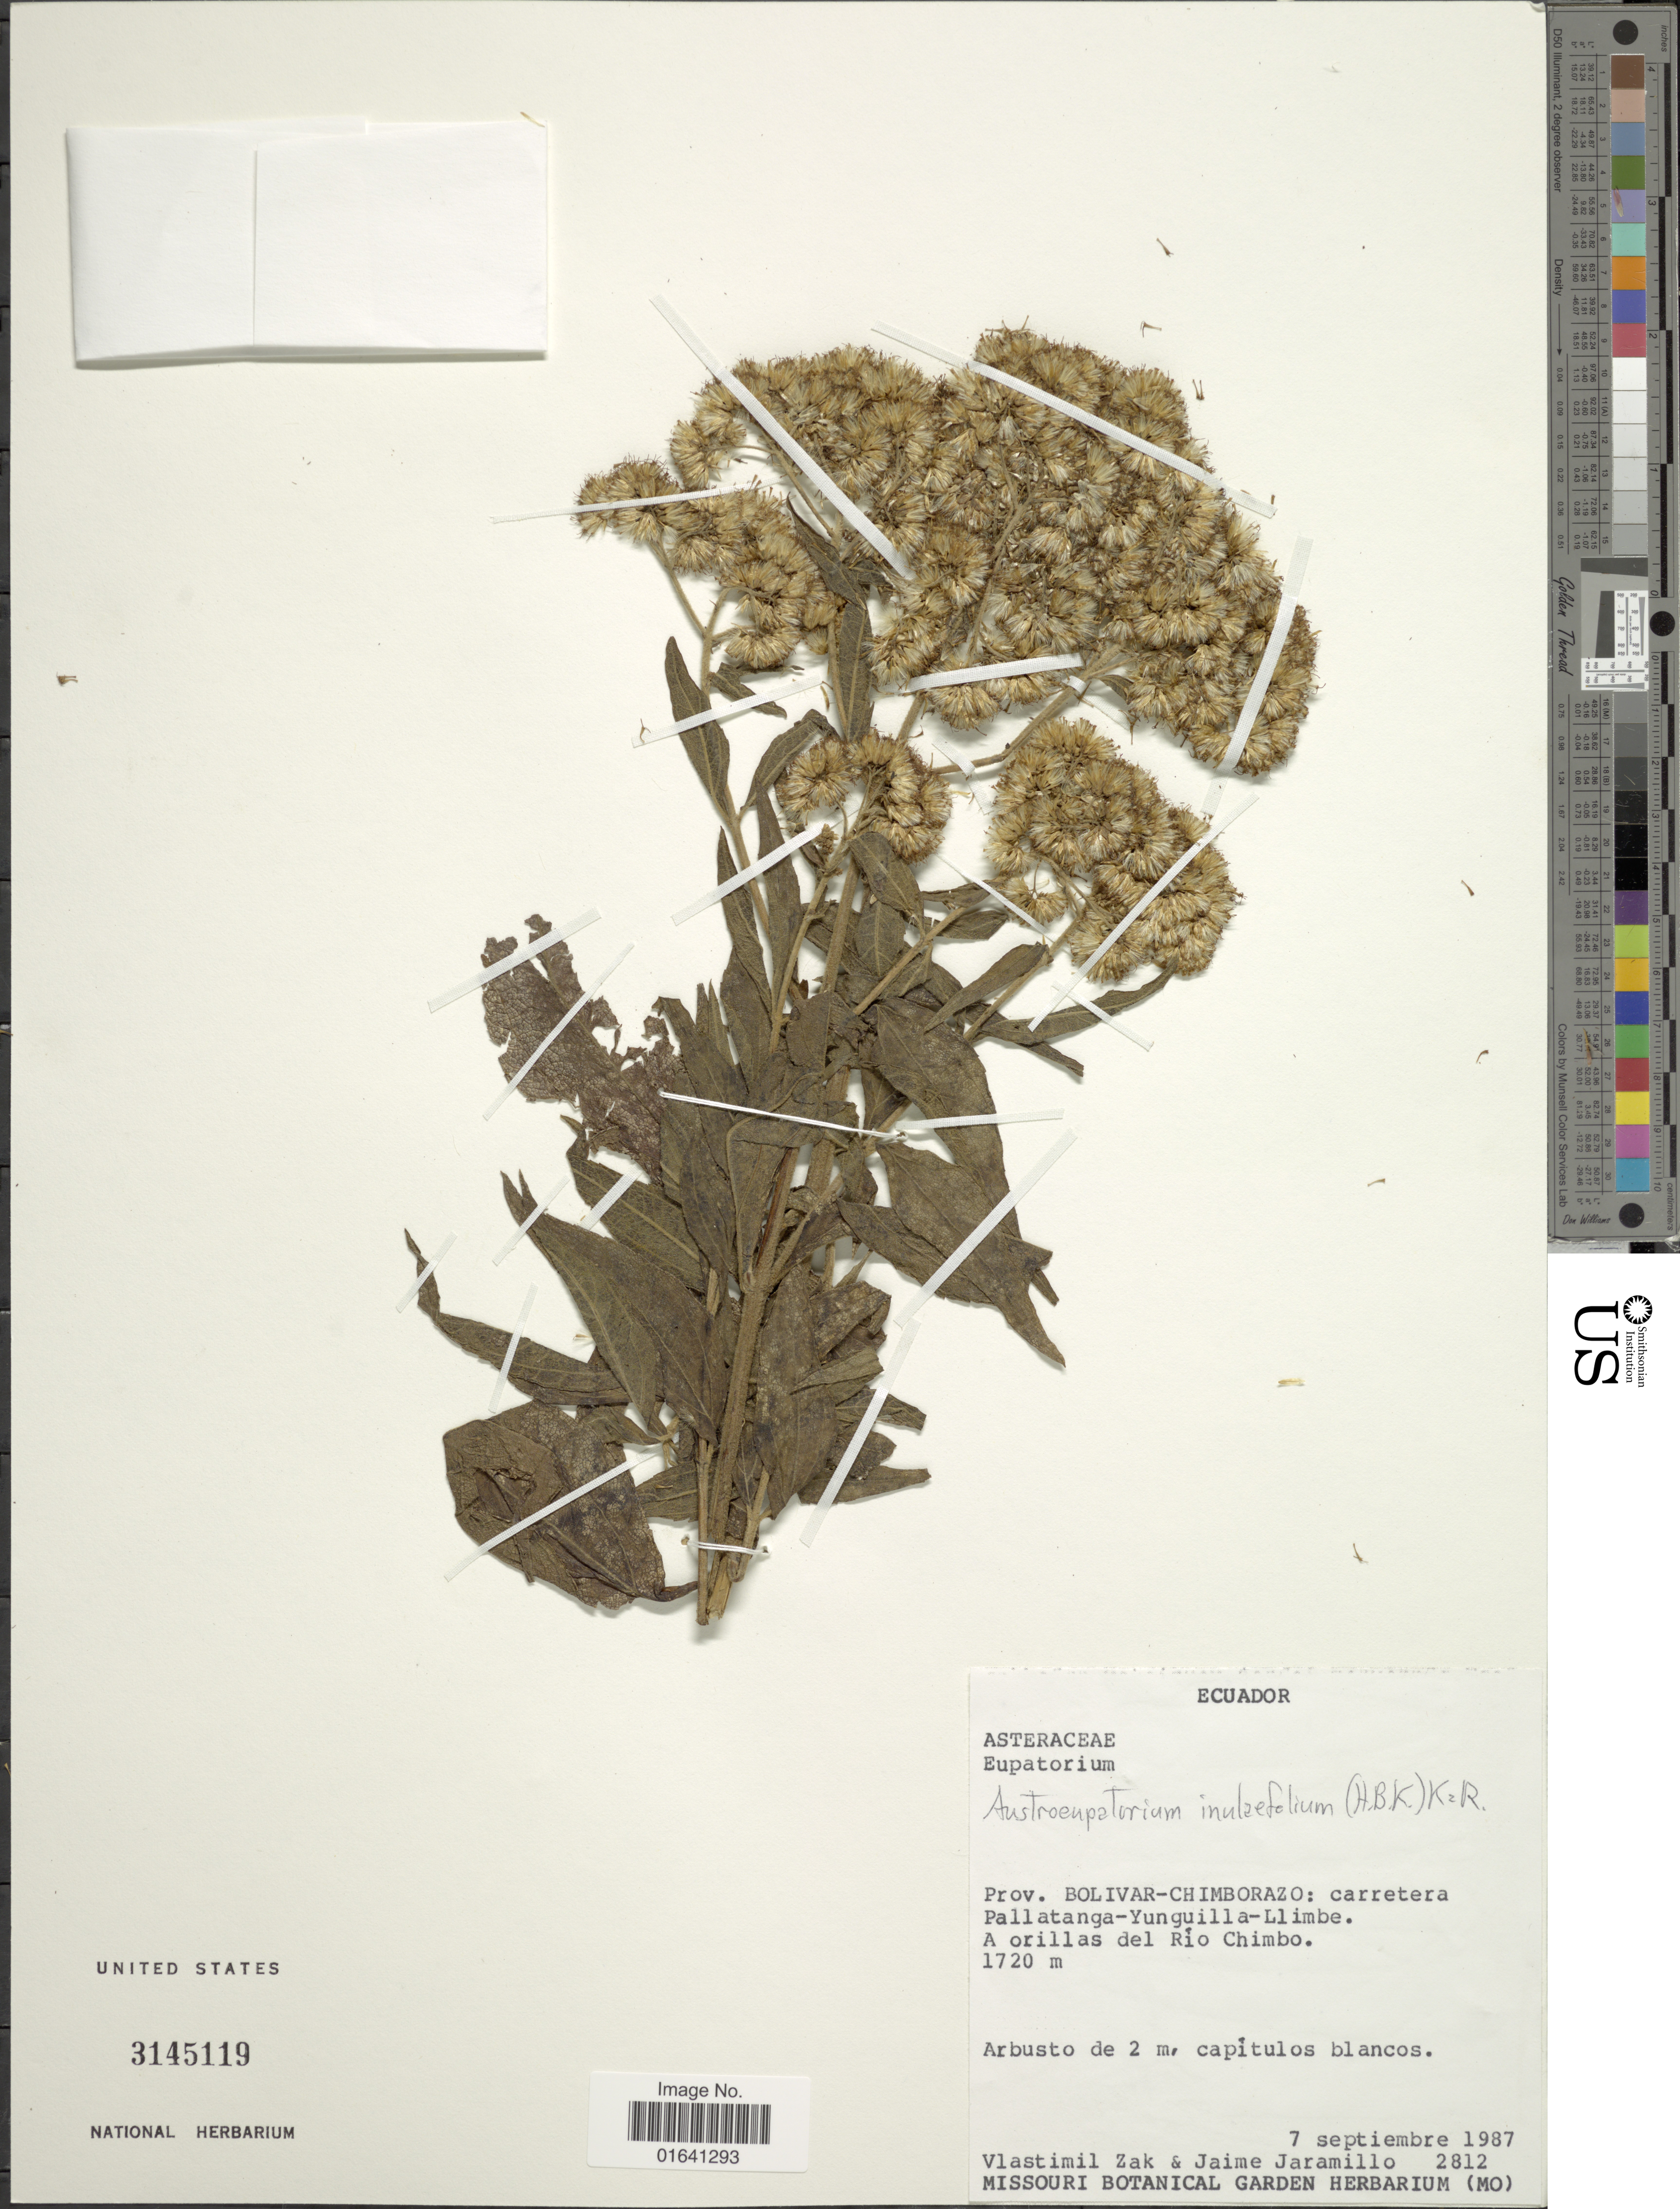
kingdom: Plantae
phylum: Tracheophyta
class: Magnoliopsida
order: Asterales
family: Asteraceae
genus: Austroeupatorium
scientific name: Austroeupatorium inulaefolium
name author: (Kunth) R.M. King & H. Rob.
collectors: V. Zak & J. Jaramillo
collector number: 2812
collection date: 1987-09-07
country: Ecuador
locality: Prov. Bolivar-Chimborazo: carretera Pallatanga-Yunguilla-Llimbe. A oriilas del Río Chimbo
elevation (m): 1720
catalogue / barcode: US 3145119